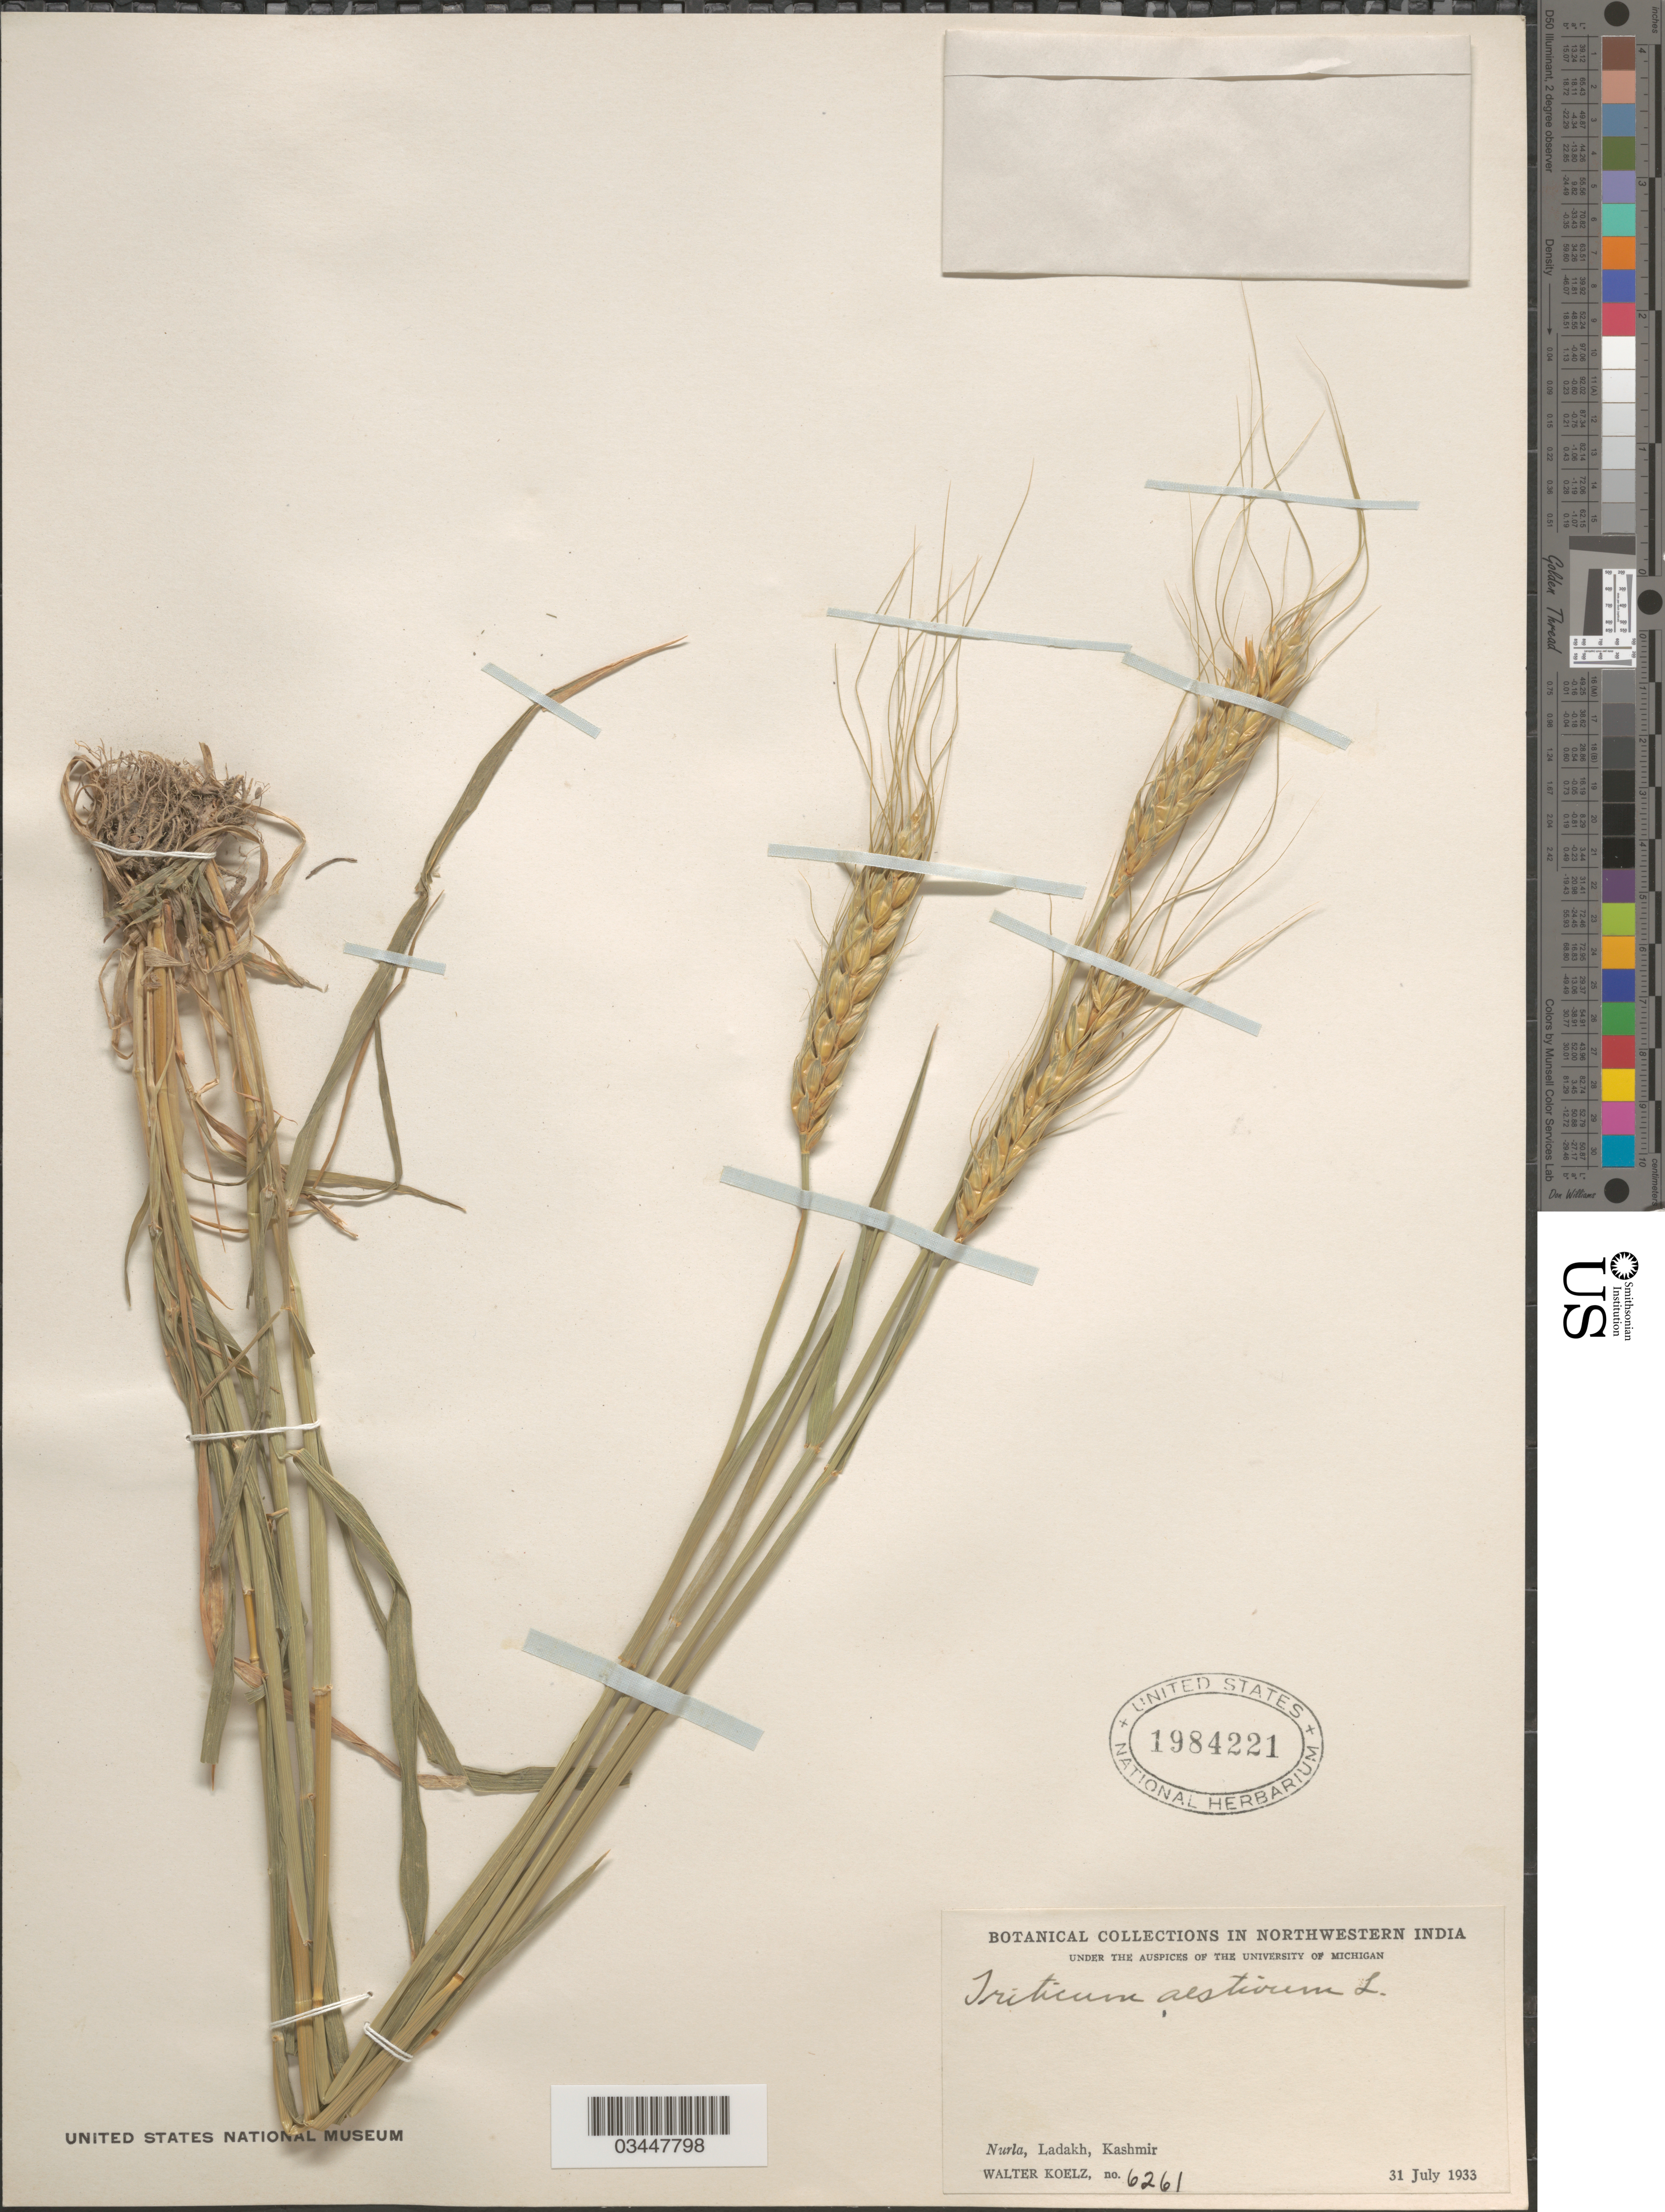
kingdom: Plantae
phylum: Tracheophyta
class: Liliopsida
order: Poales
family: Poaceae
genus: Triticum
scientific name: Triticum aestivum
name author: L.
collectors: W. N. Koelz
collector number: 6261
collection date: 1933-07-31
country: India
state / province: Jammu and Kashmir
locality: Northwestern India. Nurla, Ladakh, Kashmir.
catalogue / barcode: US 1984221